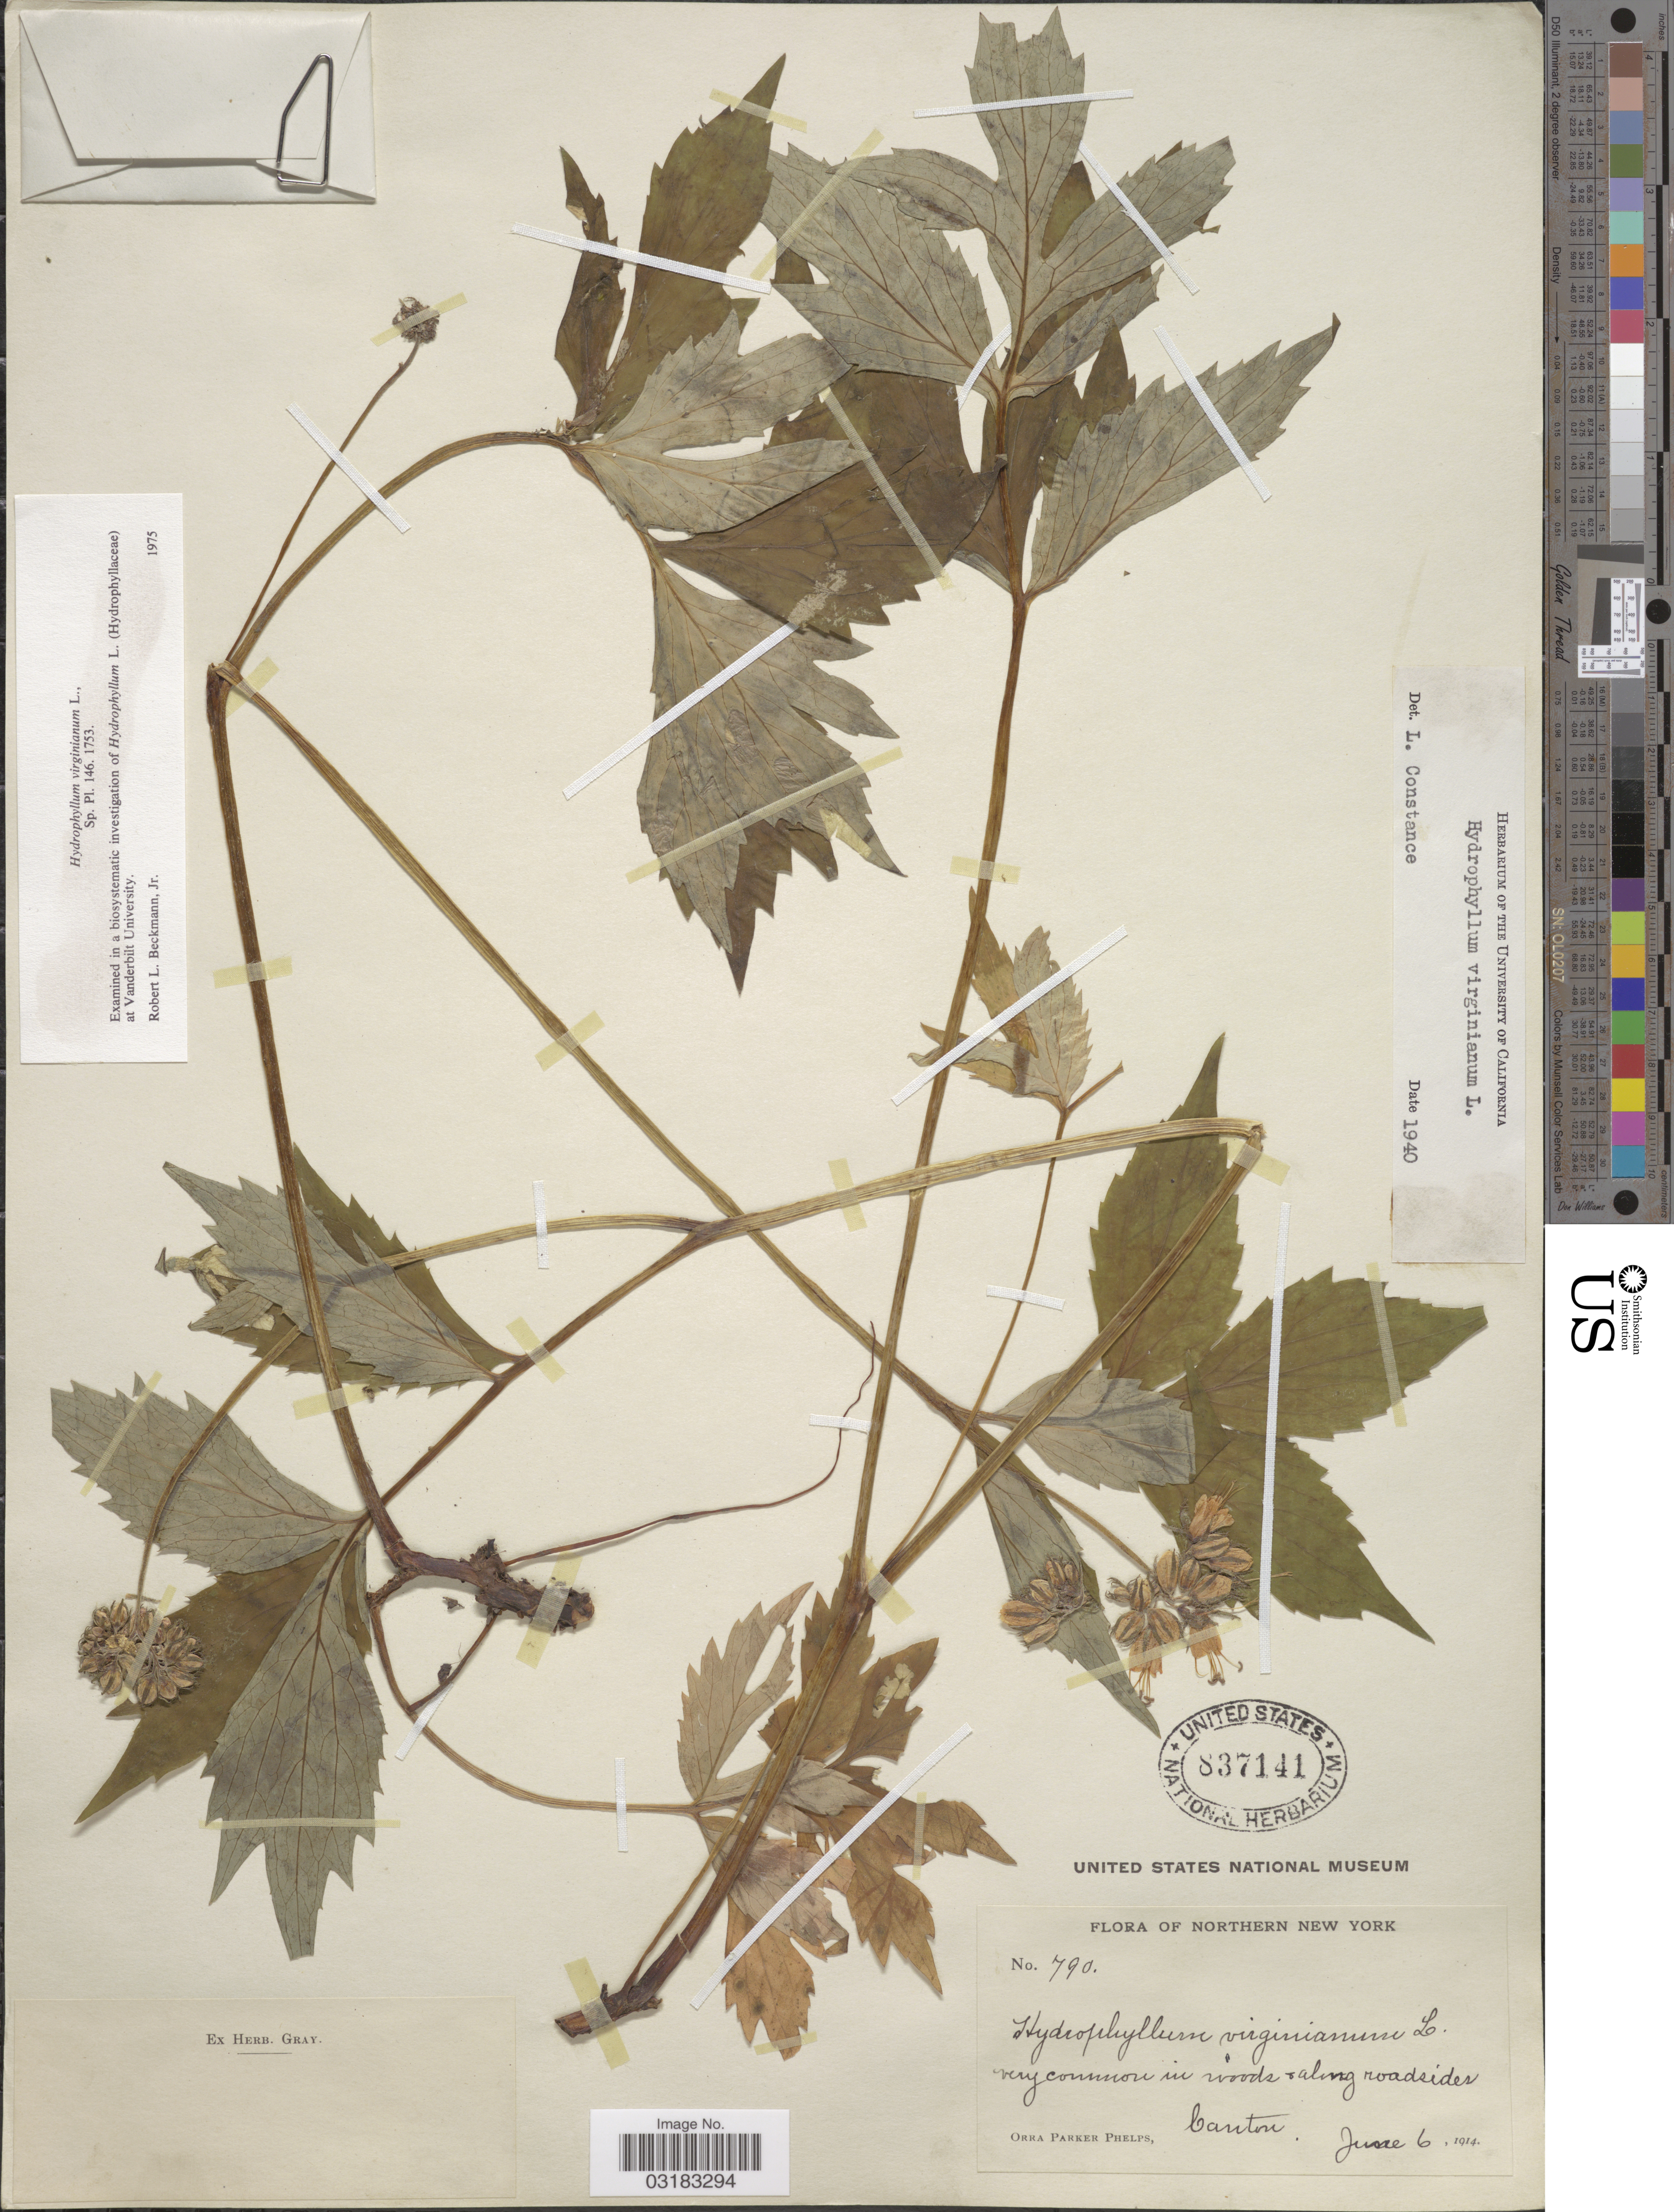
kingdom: Plantae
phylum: Tracheophyta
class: Magnoliopsida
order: Boraginales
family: Hydrophyllaceae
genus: Hydrophyllum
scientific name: Hydrophyllum virginianum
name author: L.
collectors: O. P. Phelps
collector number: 790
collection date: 1914-06-06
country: United States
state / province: New York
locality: Northern New York. Canton.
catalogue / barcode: US 837141